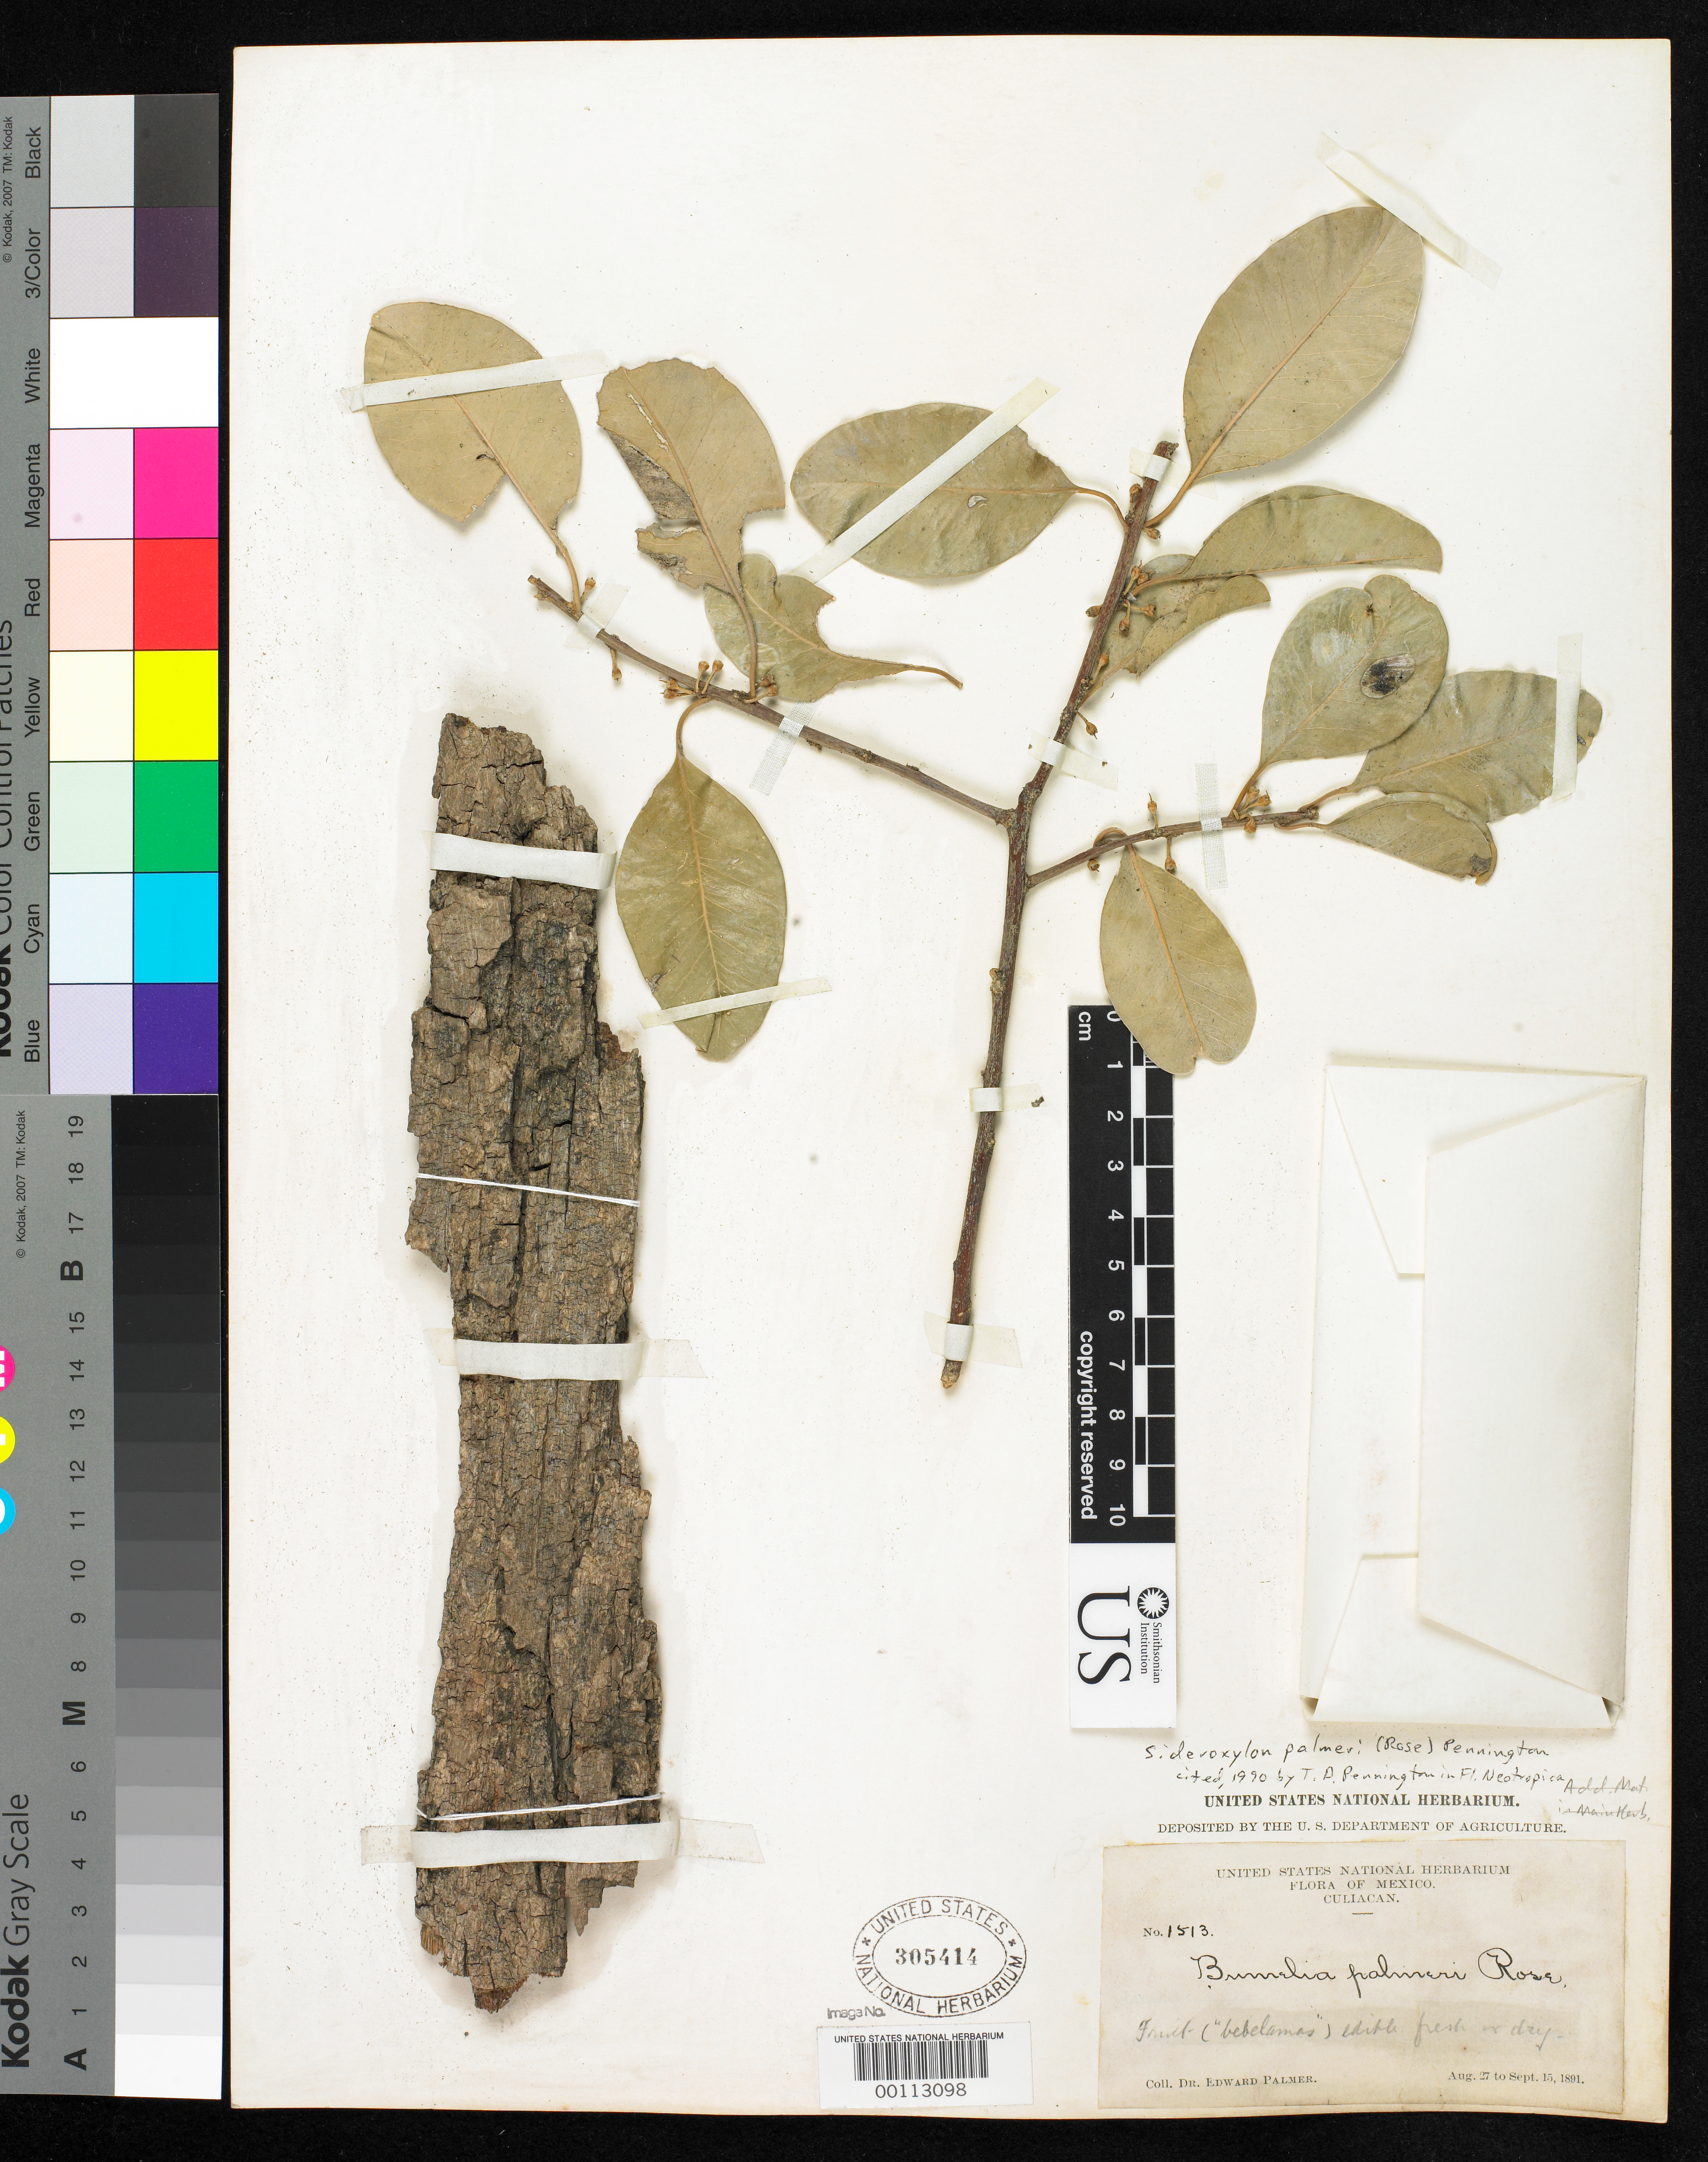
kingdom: Plantae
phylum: Tracheophyta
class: Magnoliopsida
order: Ericales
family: Sapotaceae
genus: Bumelia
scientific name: Bumelia palmeri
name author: Rose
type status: Isotype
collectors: E. Palmer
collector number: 1513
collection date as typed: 27 Aug 1891 to 15 Sep 1891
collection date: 1891-08-27/1891-09-15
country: Mexico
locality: Culiacan.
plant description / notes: This is one of 3 sheets of original material (US sheets 305413, 305414, 305415) at US that were probably used by Rose to prepare description. Pennington (1990, Fl. Neotrop.) cites "holotype" [=lectotype?] at GH without explanation.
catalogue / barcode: US 305414